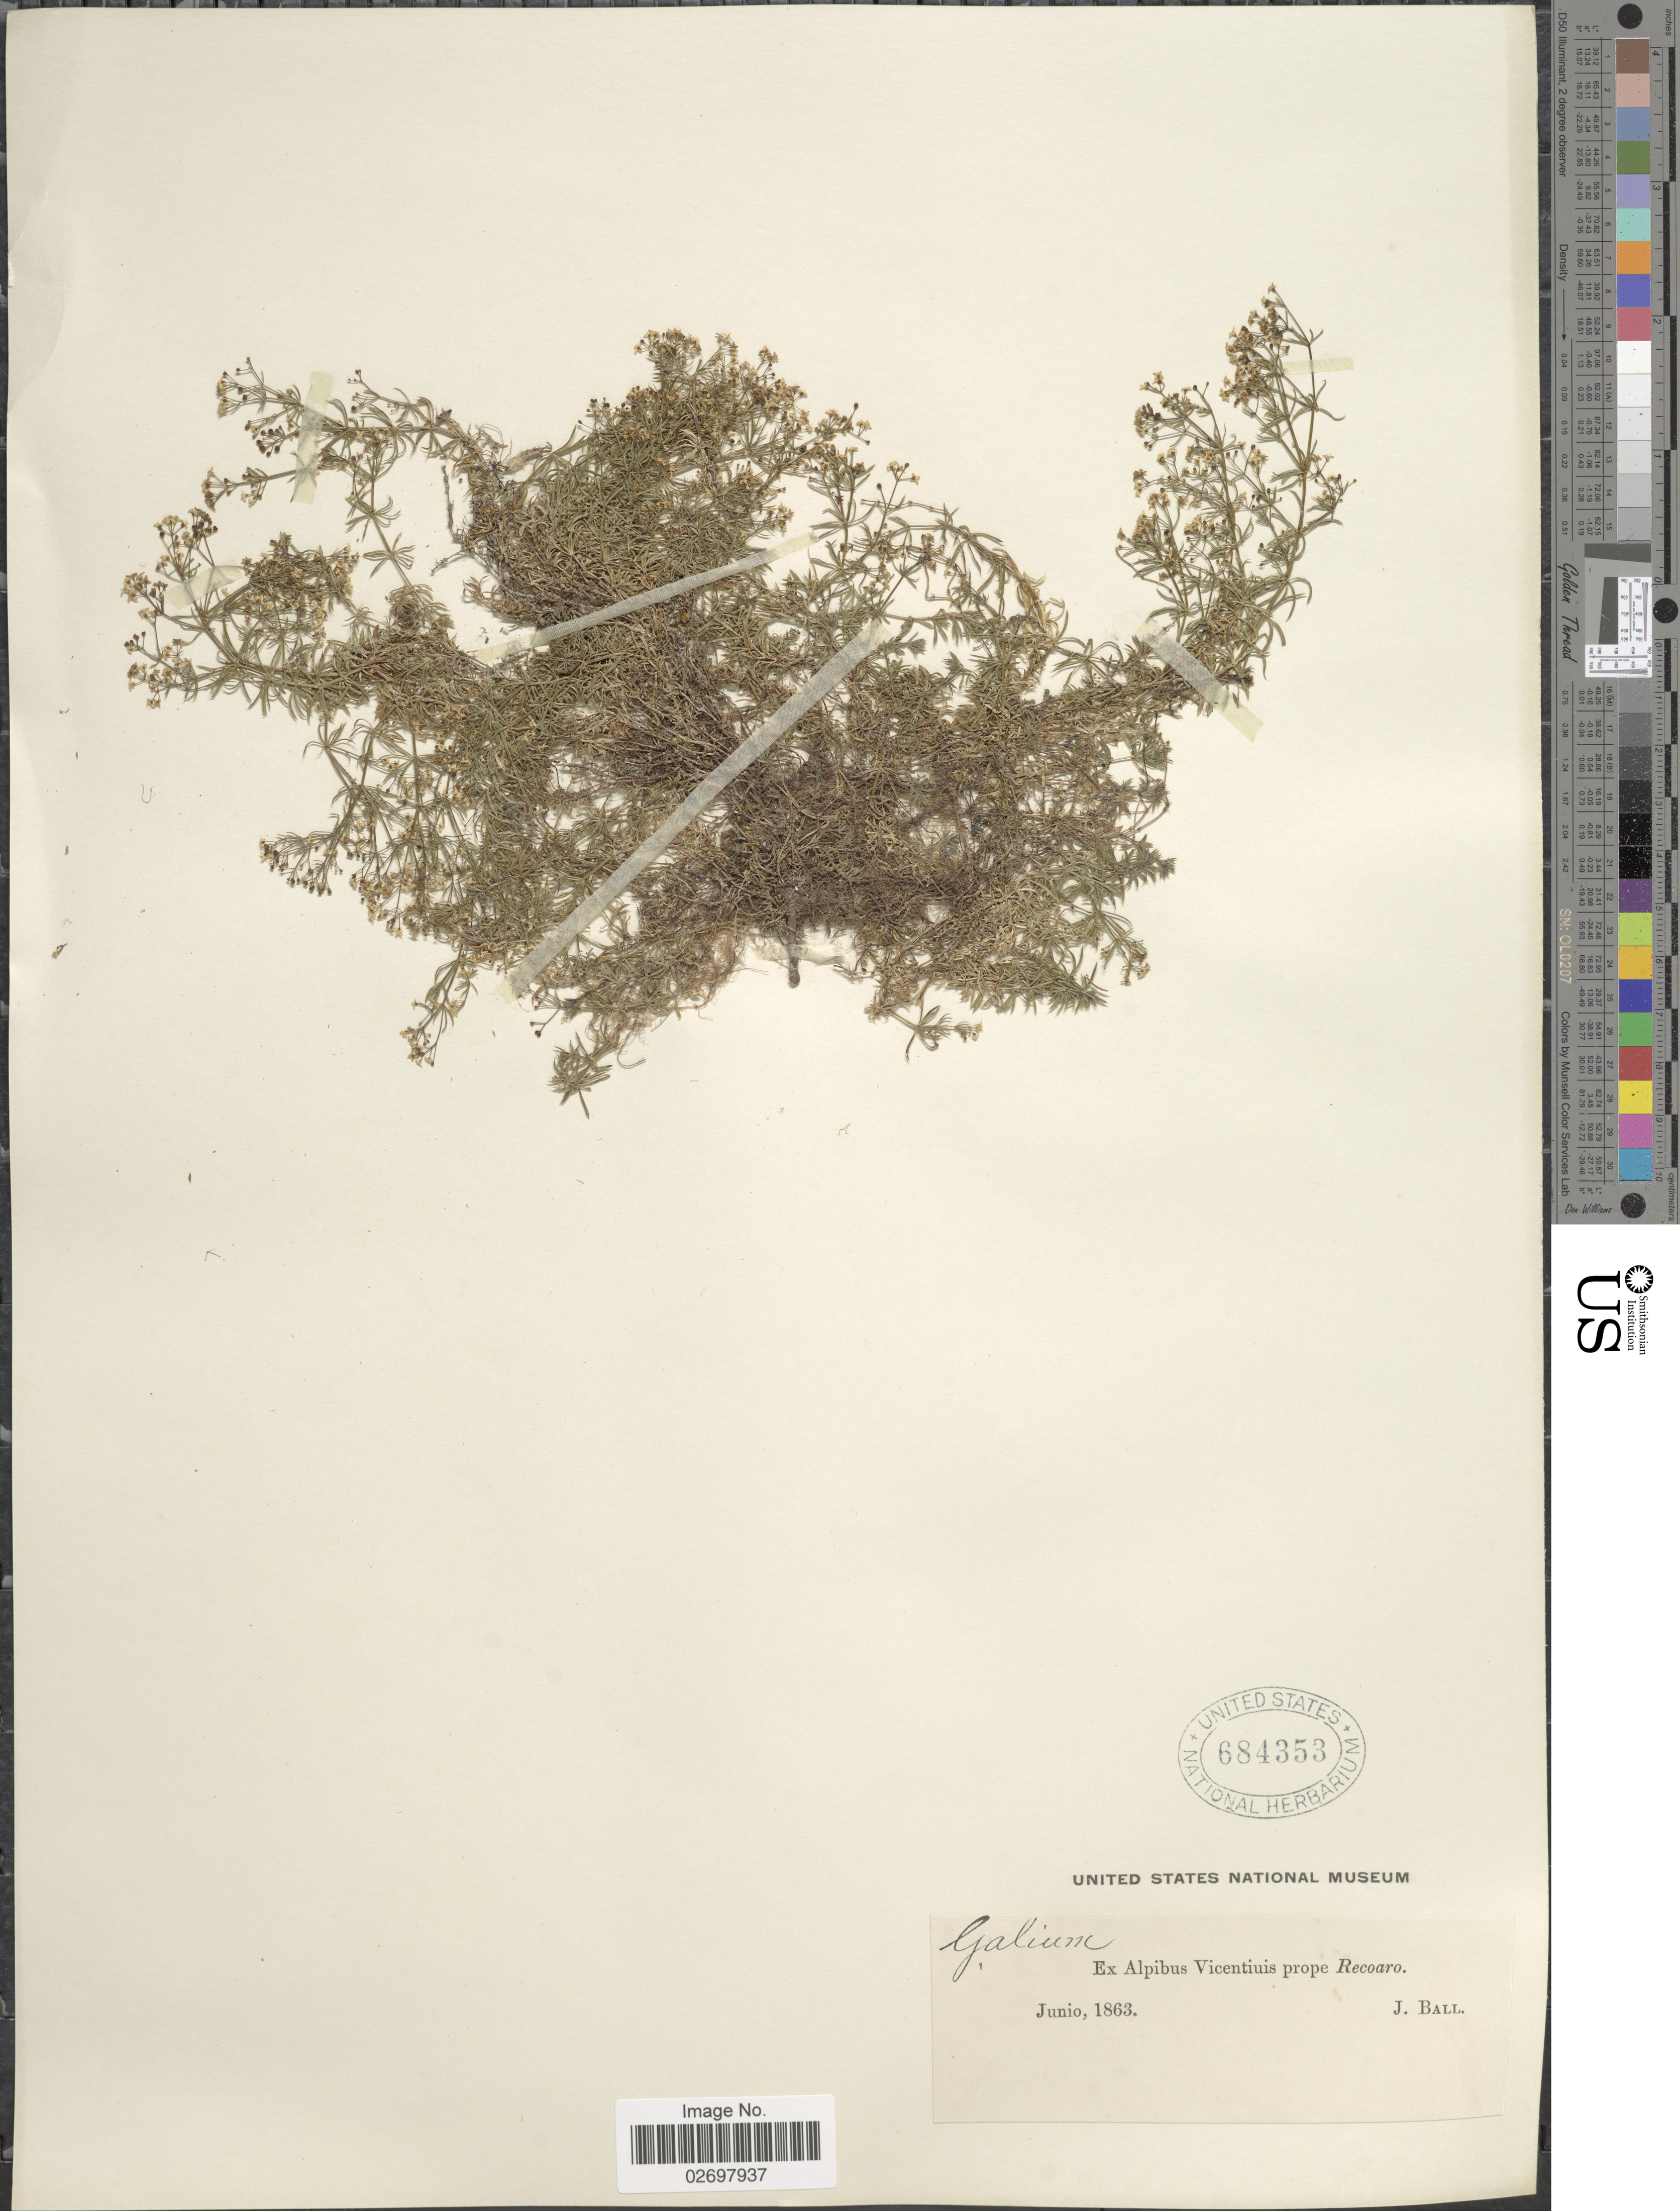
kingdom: Plantae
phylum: Tracheophyta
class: Magnoliopsida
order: Gentianales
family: Rubiaceae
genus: Galium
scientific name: Galium sp.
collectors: J. Ball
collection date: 1863-06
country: Italy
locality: Ex Alpibus Vicentiuis prope Recoaro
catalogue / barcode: US 684353